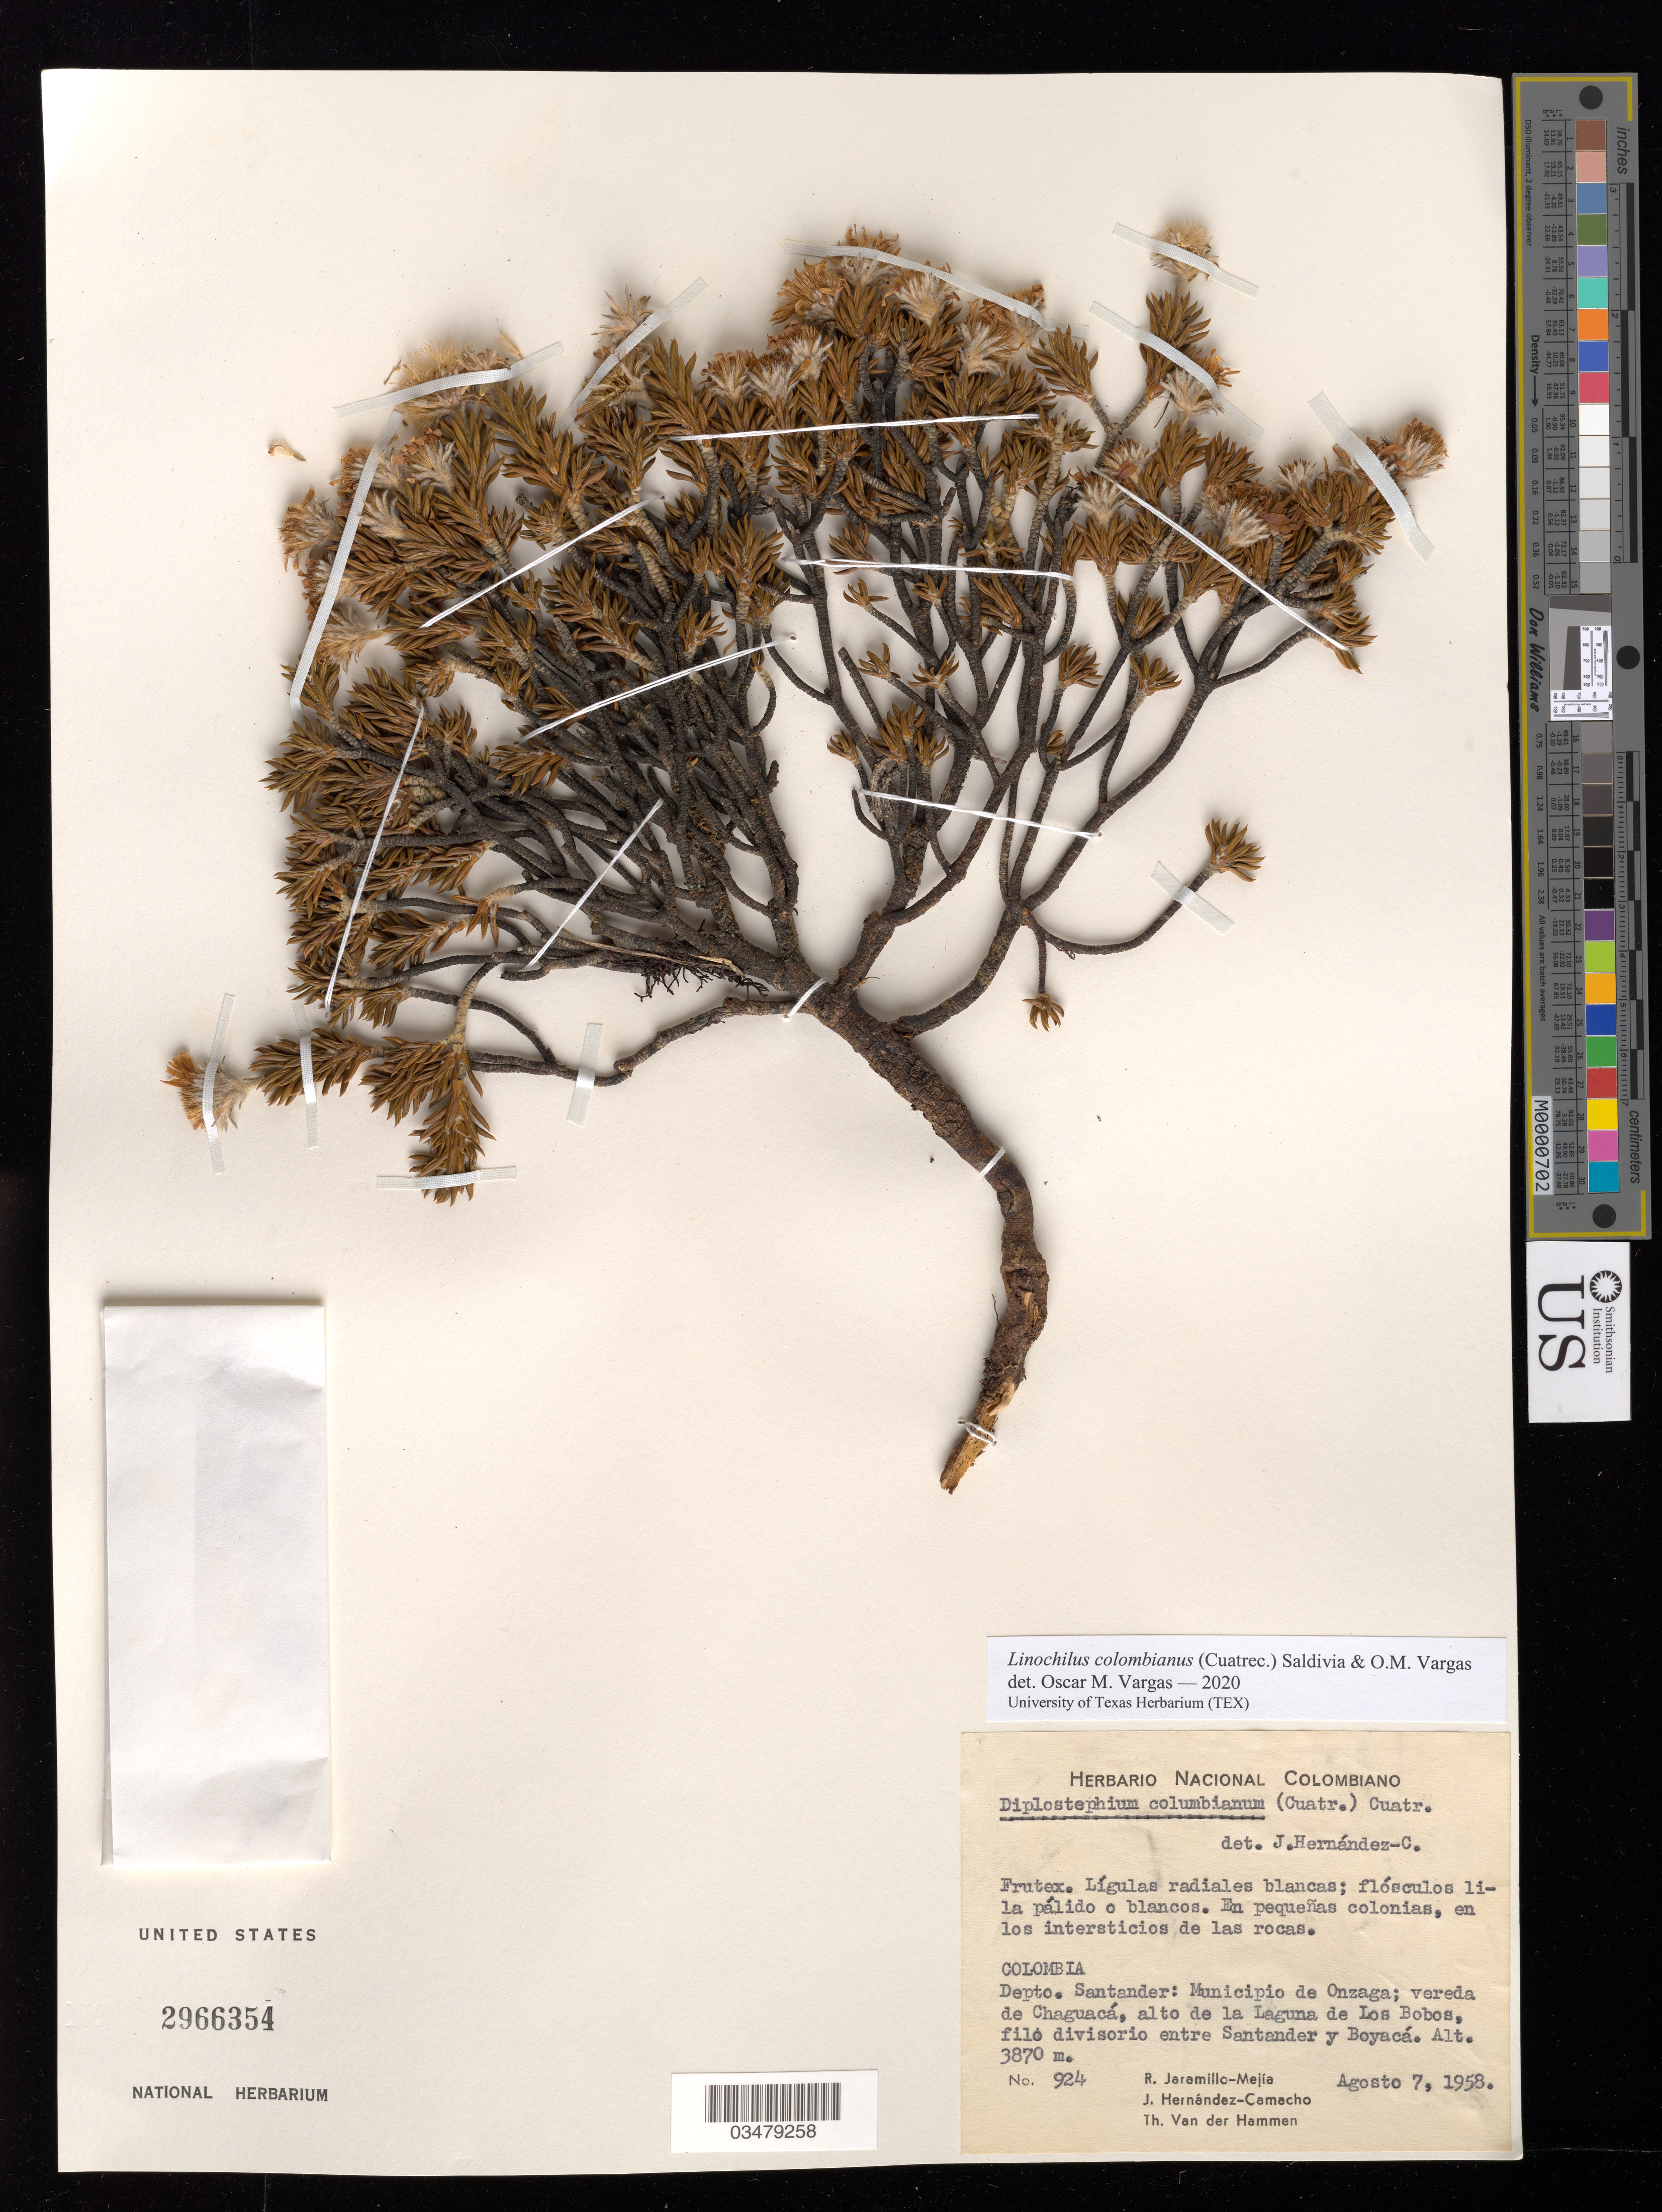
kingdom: Plantae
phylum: Tracheophyta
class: Magnoliopsida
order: Asterales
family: Asteraceae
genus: Linochilus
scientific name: Linochilus colombianus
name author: (Cuatrec.) Saldivia & O.M. Vargas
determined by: Vargas, Oscar M.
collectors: R. Jaramillo M., J. Hernández-Camacho & T. Van der Hammen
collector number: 924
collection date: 1958-08-07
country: Colombia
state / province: Santander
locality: Depto. Santander: Municipio de Onzaga; vereda de Chaguacá, alto de la Laguna de Los Bobos, filo divisorio entre Santander y Boyacá.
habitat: en pequnas colonias, in los intersticios de las rocas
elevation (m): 3870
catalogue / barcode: US 2966354